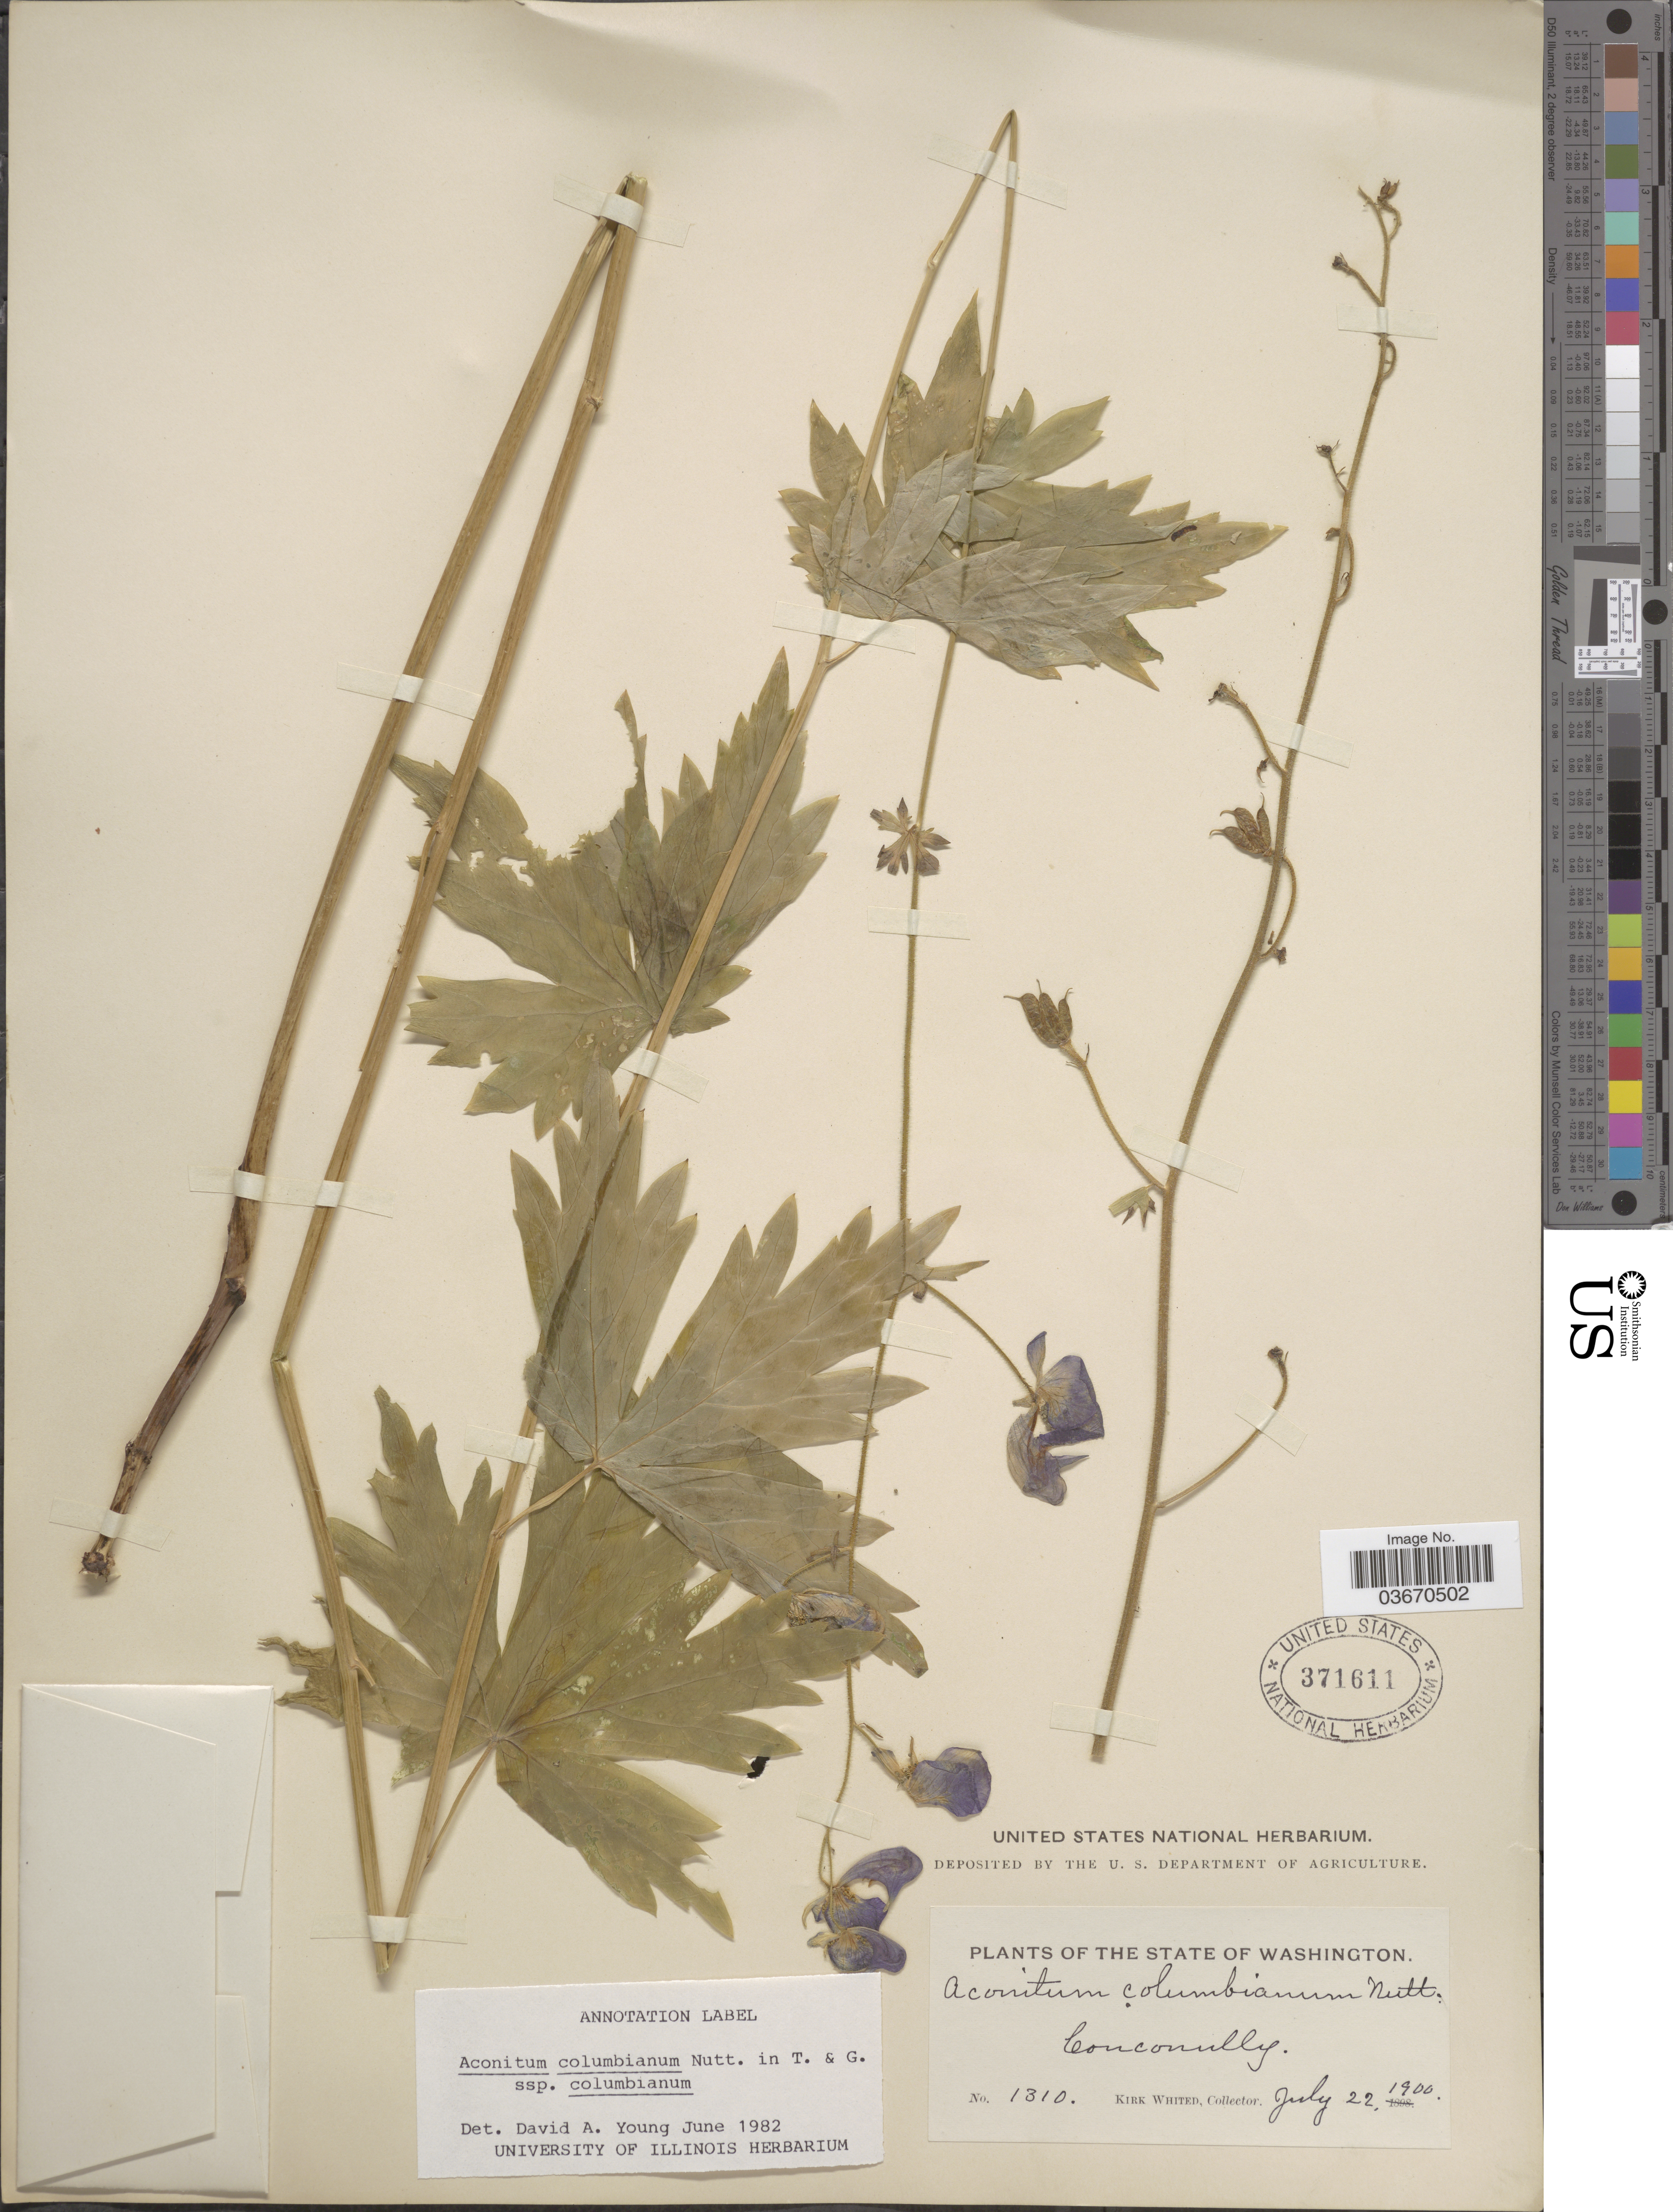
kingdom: Plantae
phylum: Tracheophyta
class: Magnoliopsida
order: Ranunculales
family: Ranunculaceae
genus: Aconitum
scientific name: Aconitum columbianum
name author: Nutt.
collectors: K. Whited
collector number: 1310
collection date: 1900-07-22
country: United States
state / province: Washington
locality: Conconully.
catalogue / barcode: US 371611